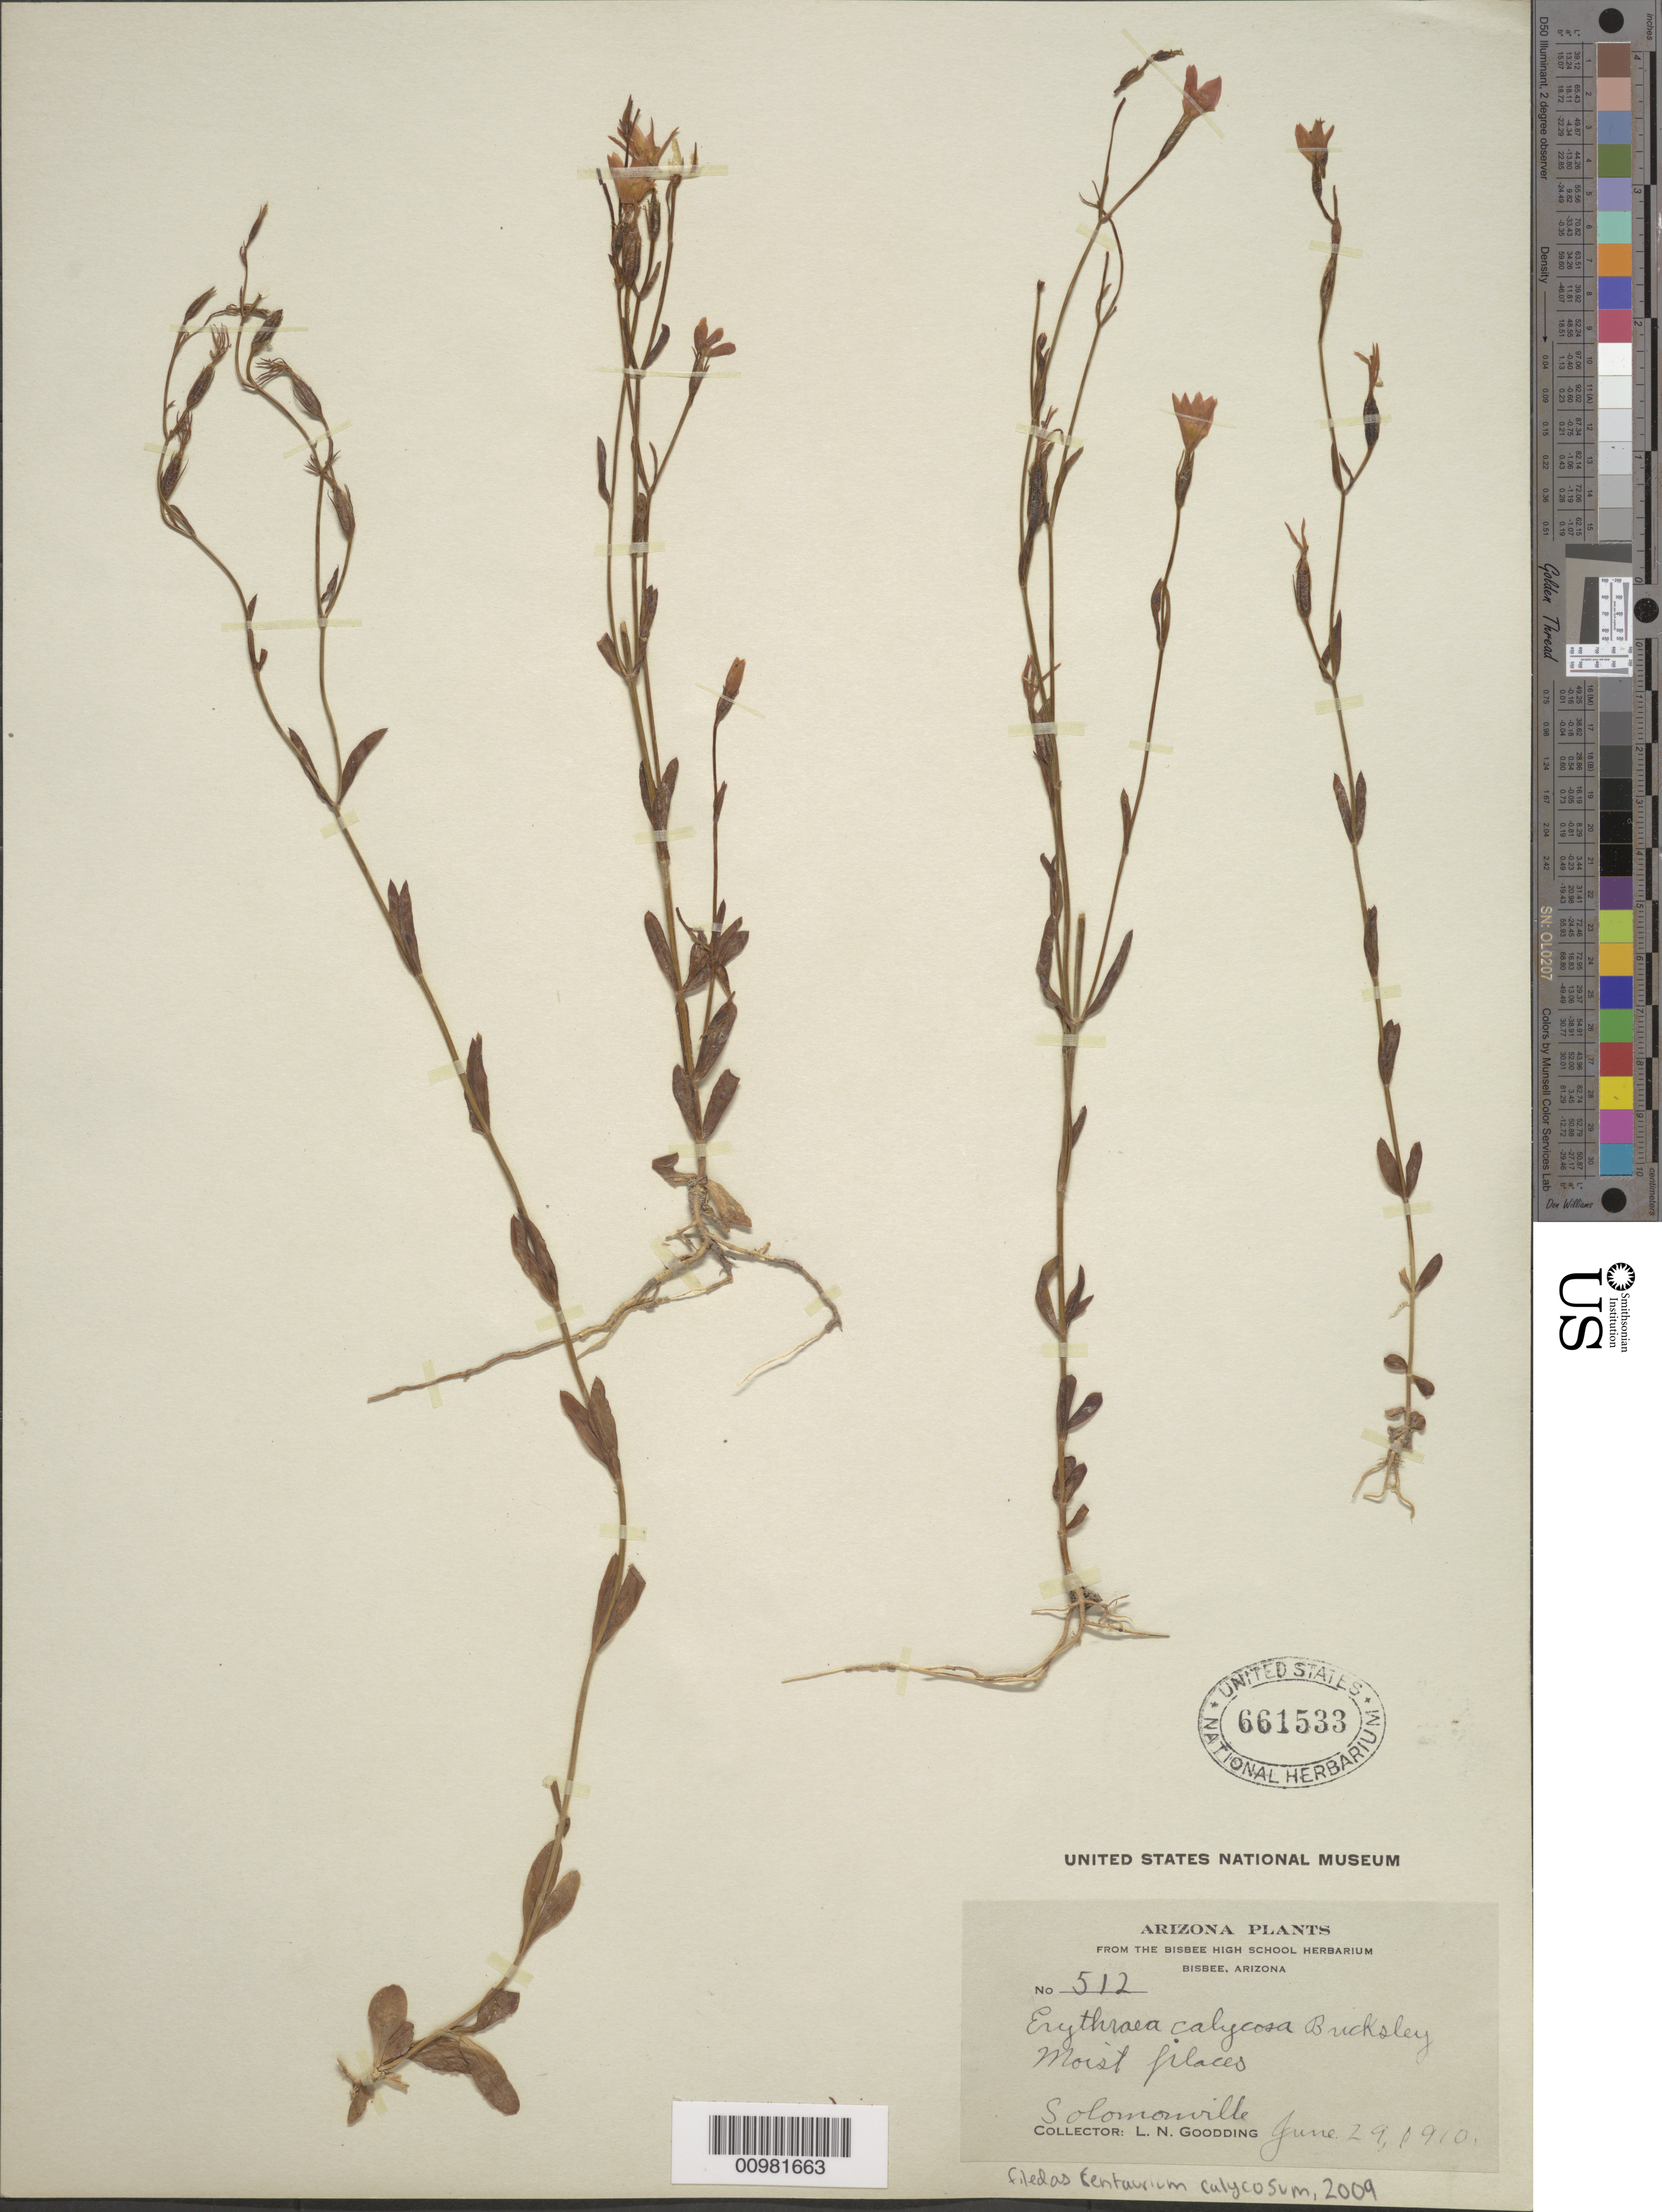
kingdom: Plantae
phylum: Tracheophyta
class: Magnoliopsida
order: Gentianales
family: Gentianaceae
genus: Centaurium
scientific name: Centaurium calycosum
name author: (Buckley) Buckley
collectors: L. N. Goodding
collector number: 512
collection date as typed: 29 Jun 1910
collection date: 1910-06-29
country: United States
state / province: Arizona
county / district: Graham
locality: Solomonville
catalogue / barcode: US 661533